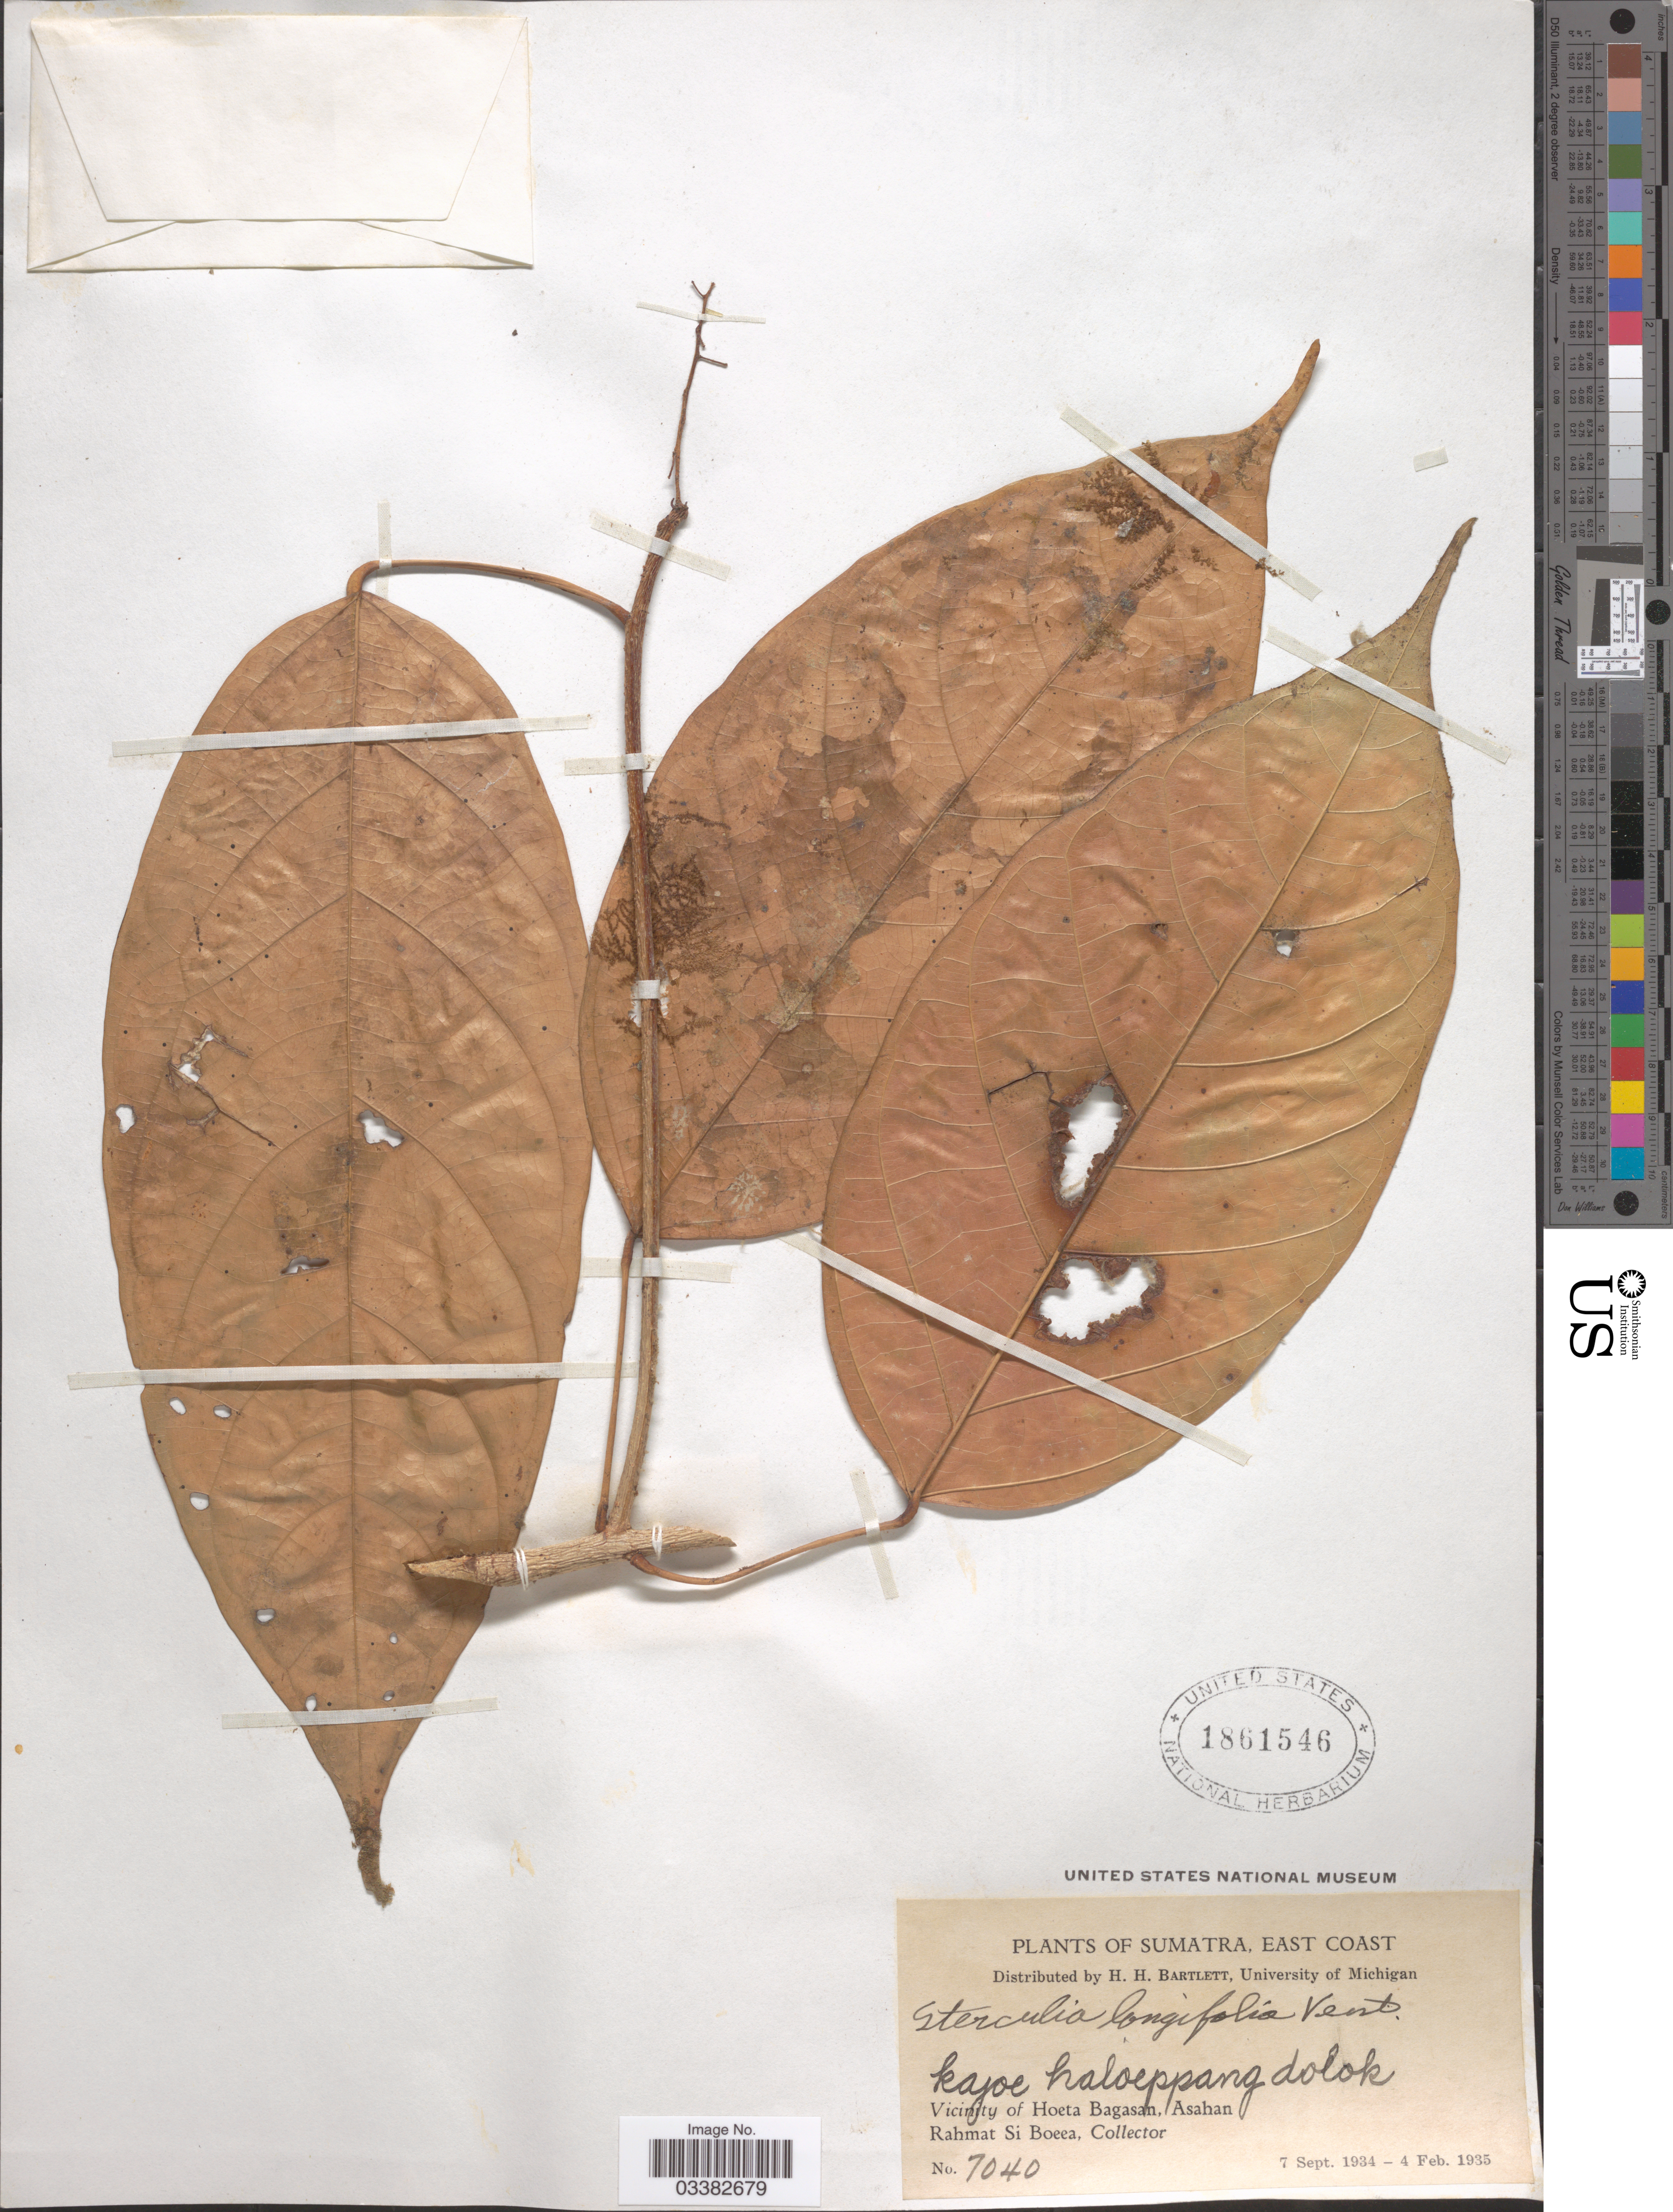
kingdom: Plantae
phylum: Tracheophyta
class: Magnoliopsida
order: Malvales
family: Malvaceae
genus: Sterculia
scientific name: Sterculia longifolia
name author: Vent.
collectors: Rahmat Si Boeea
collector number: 7040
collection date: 1934-09-07/1935-02-04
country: Indonesia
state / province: Sumatra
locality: East Coast. Vicinity of Hoeta Bagasan, Asahan.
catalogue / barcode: US 1861546